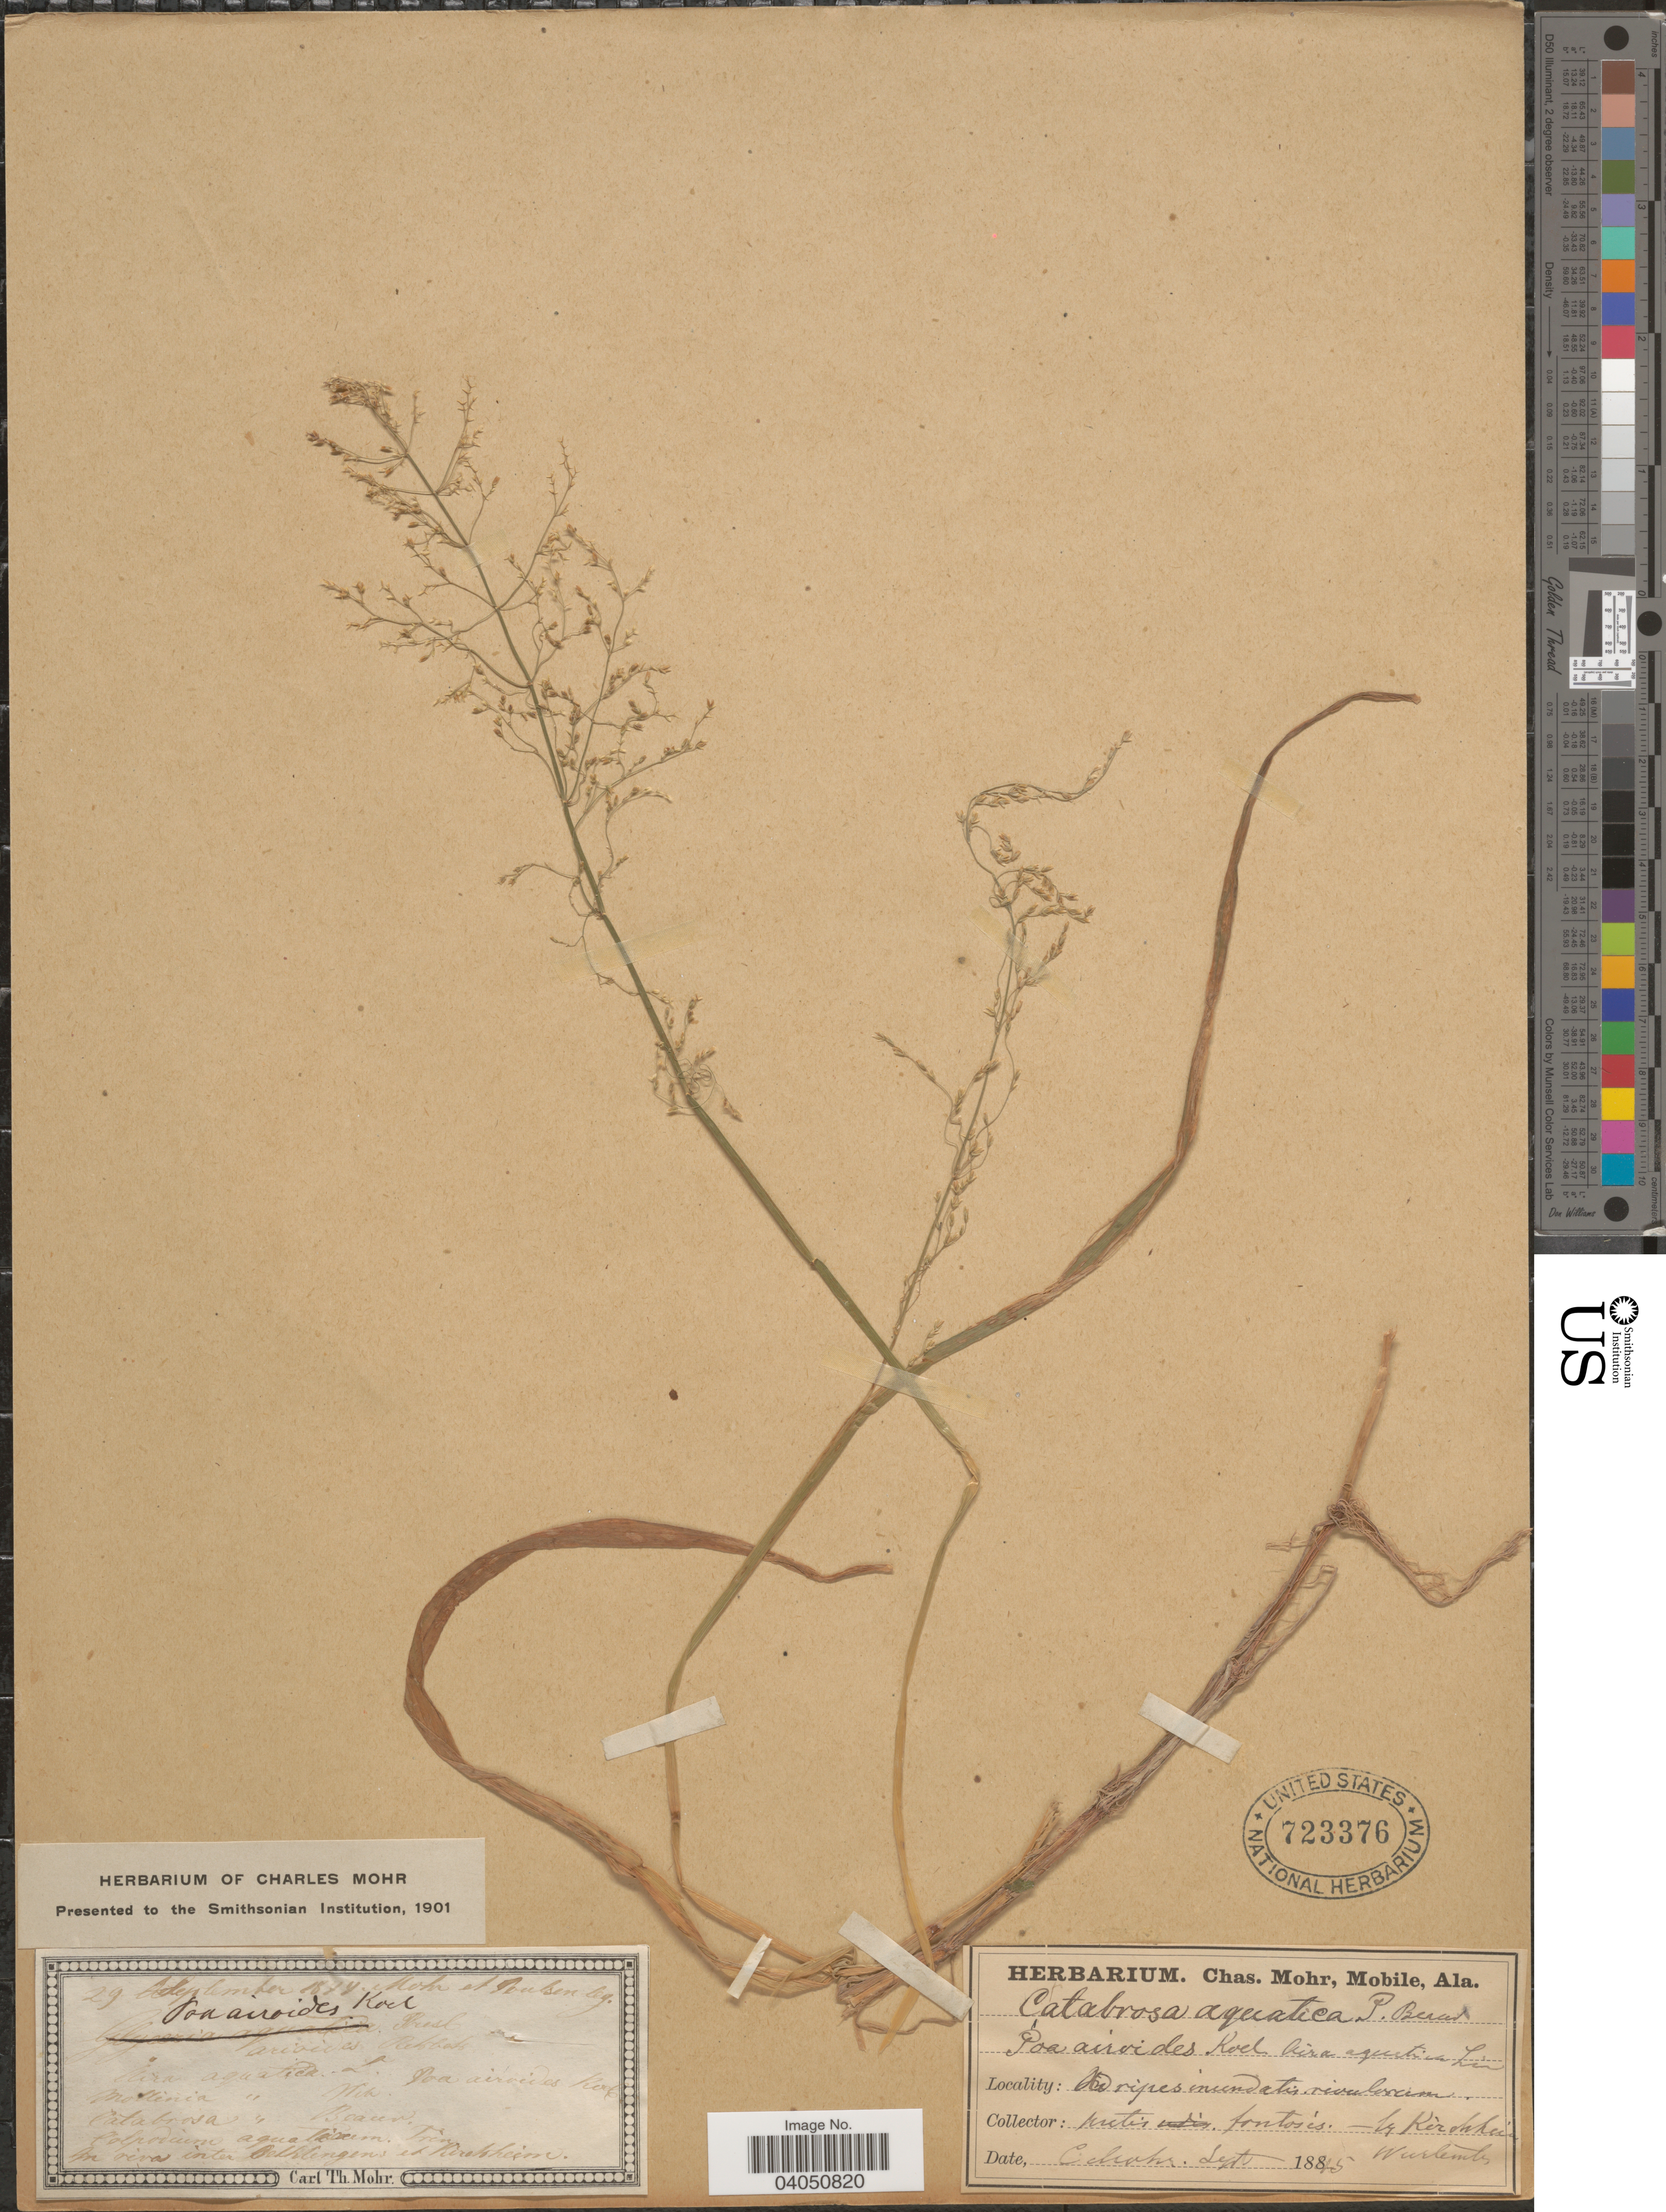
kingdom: Plantae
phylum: Tracheophyta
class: Liliopsida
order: Poales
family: Poaceae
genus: Catabrosa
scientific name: Catabrosa aquatica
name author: (L.) P. Beauv.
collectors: Mohr, C. T. (herbarium)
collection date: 1845-09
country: Germany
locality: Kirchheim, Wurtemts.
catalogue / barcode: US 723376